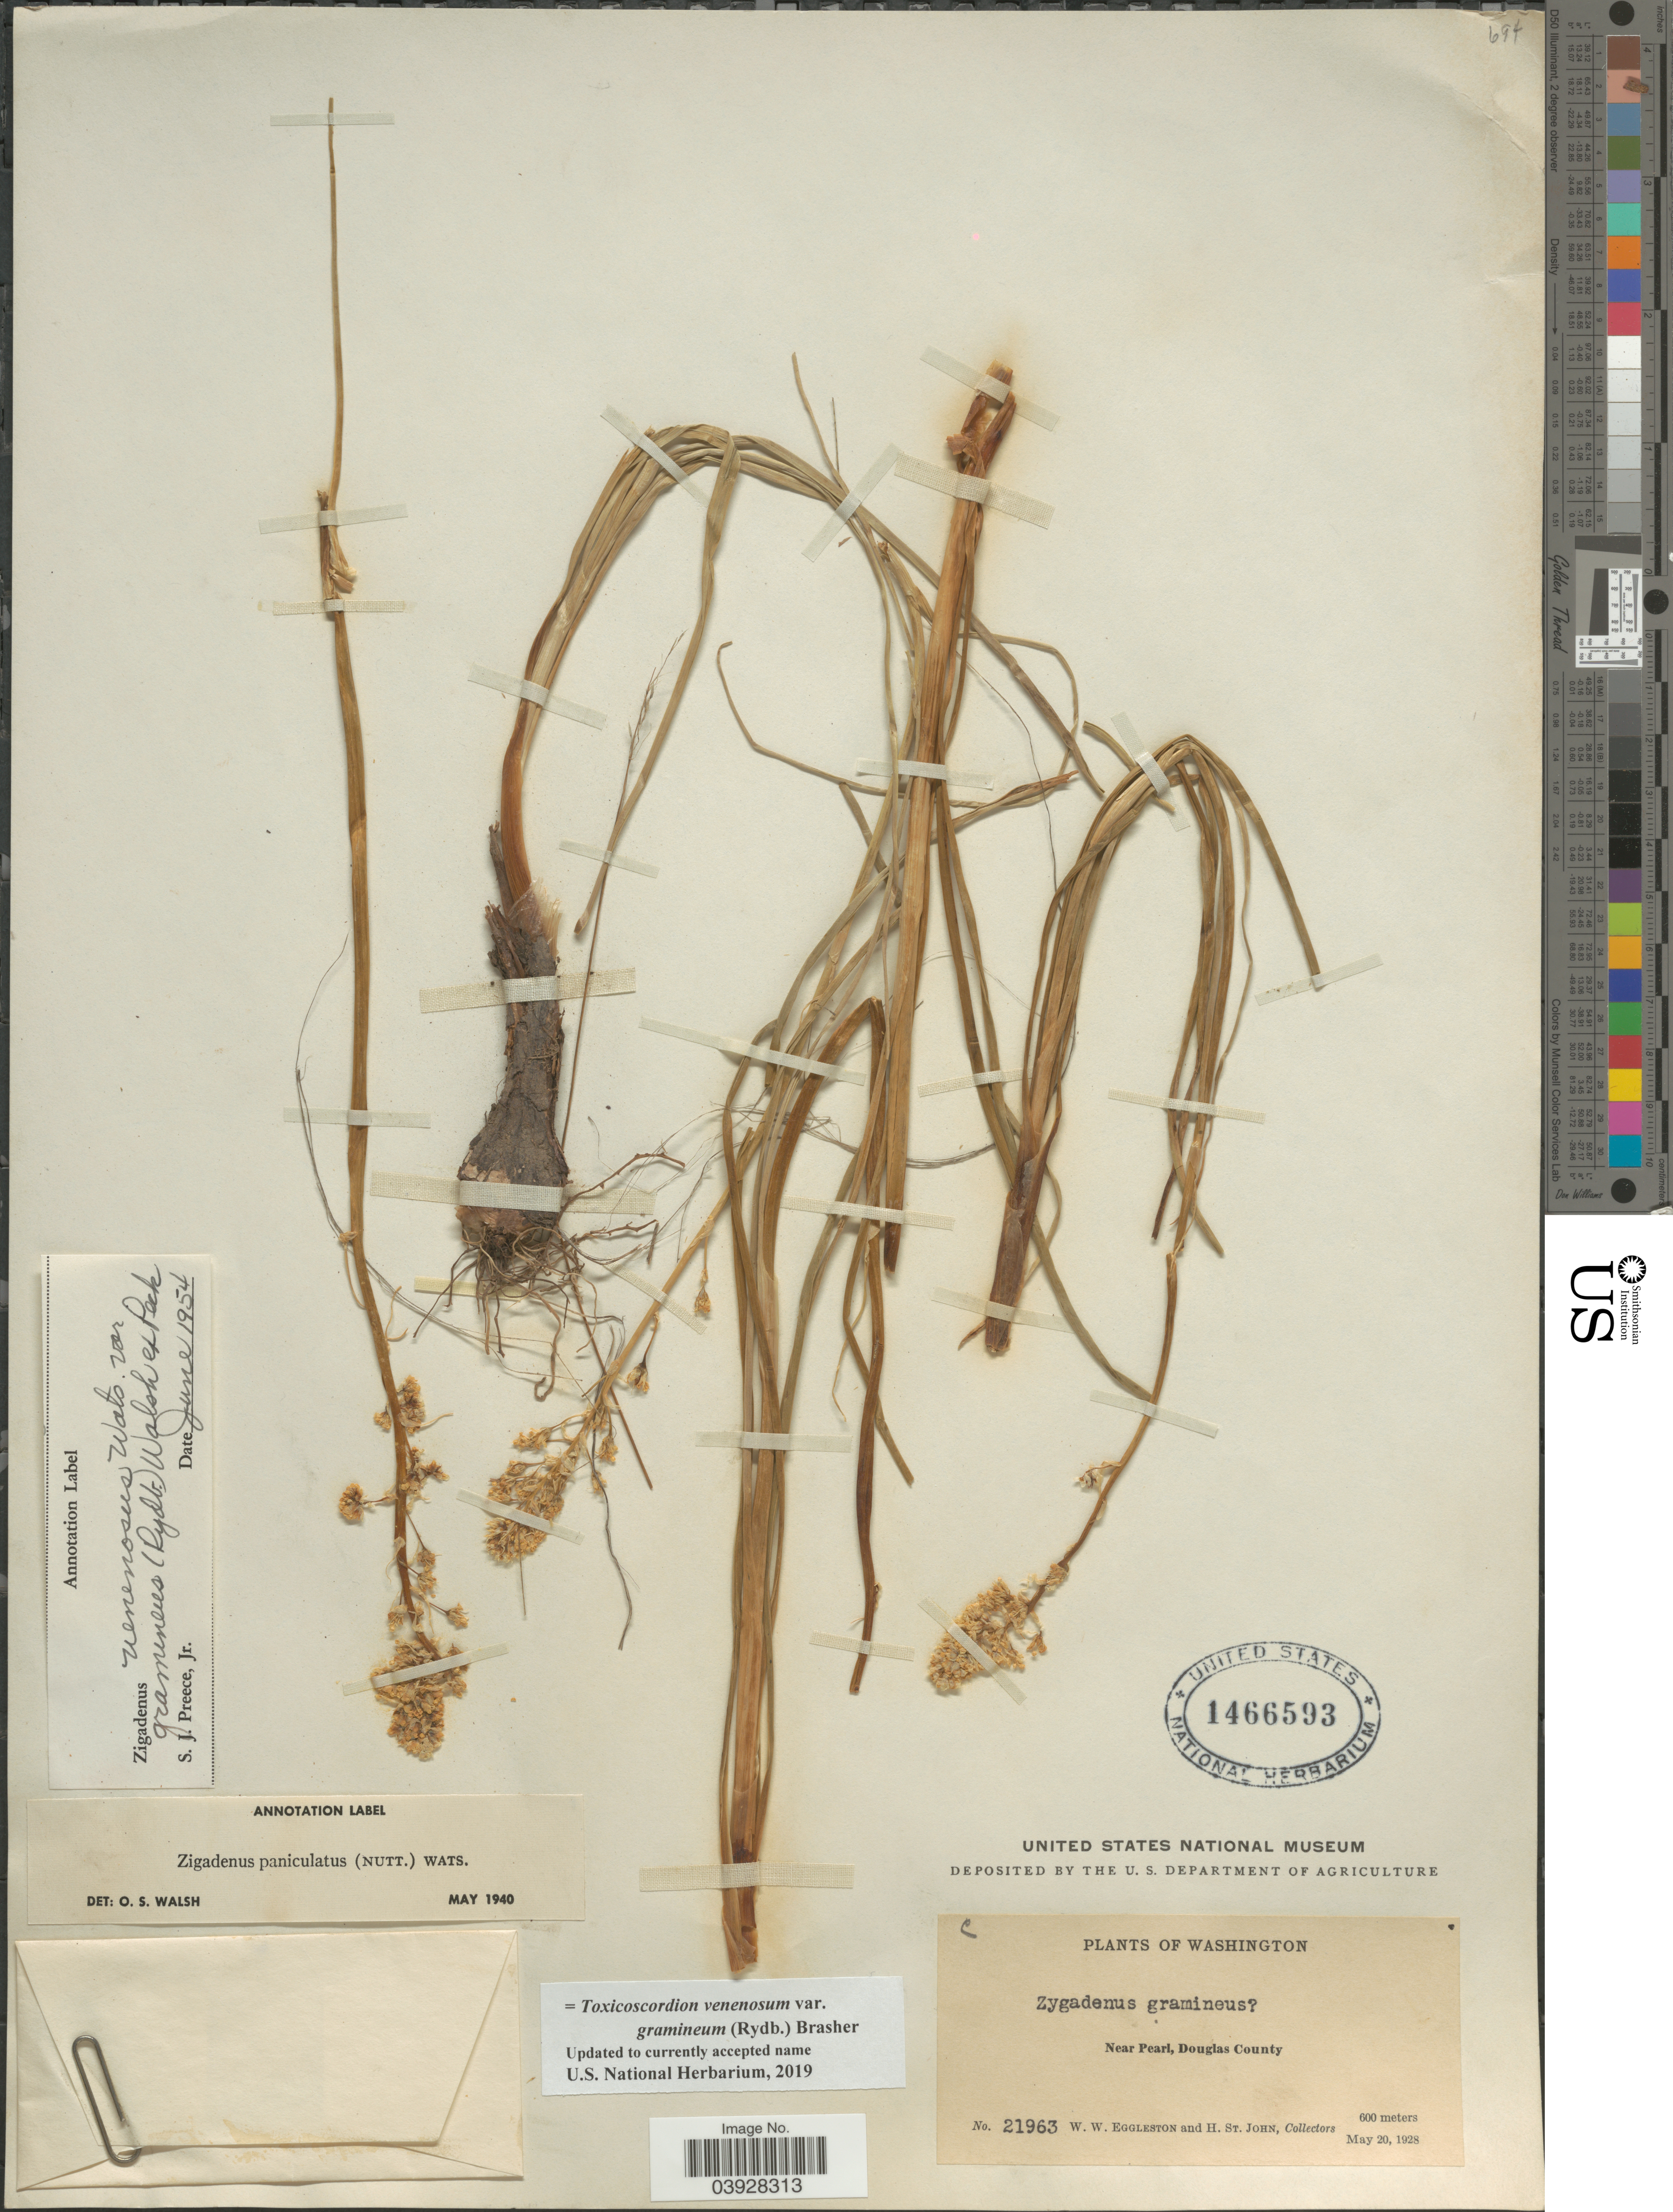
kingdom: Plantae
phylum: Tracheophyta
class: Liliopsida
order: Liliales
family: Melanthiaceae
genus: Toxicoscordion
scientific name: Toxicoscordion venenosum var. gramineum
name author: (Rydb.) Brasher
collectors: W. W. Eggleston & H. St. John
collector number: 21963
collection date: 1928-05-20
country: United States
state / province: Washington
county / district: Douglas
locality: Near Pearl, Douglas County.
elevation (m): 600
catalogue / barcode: US 1466593